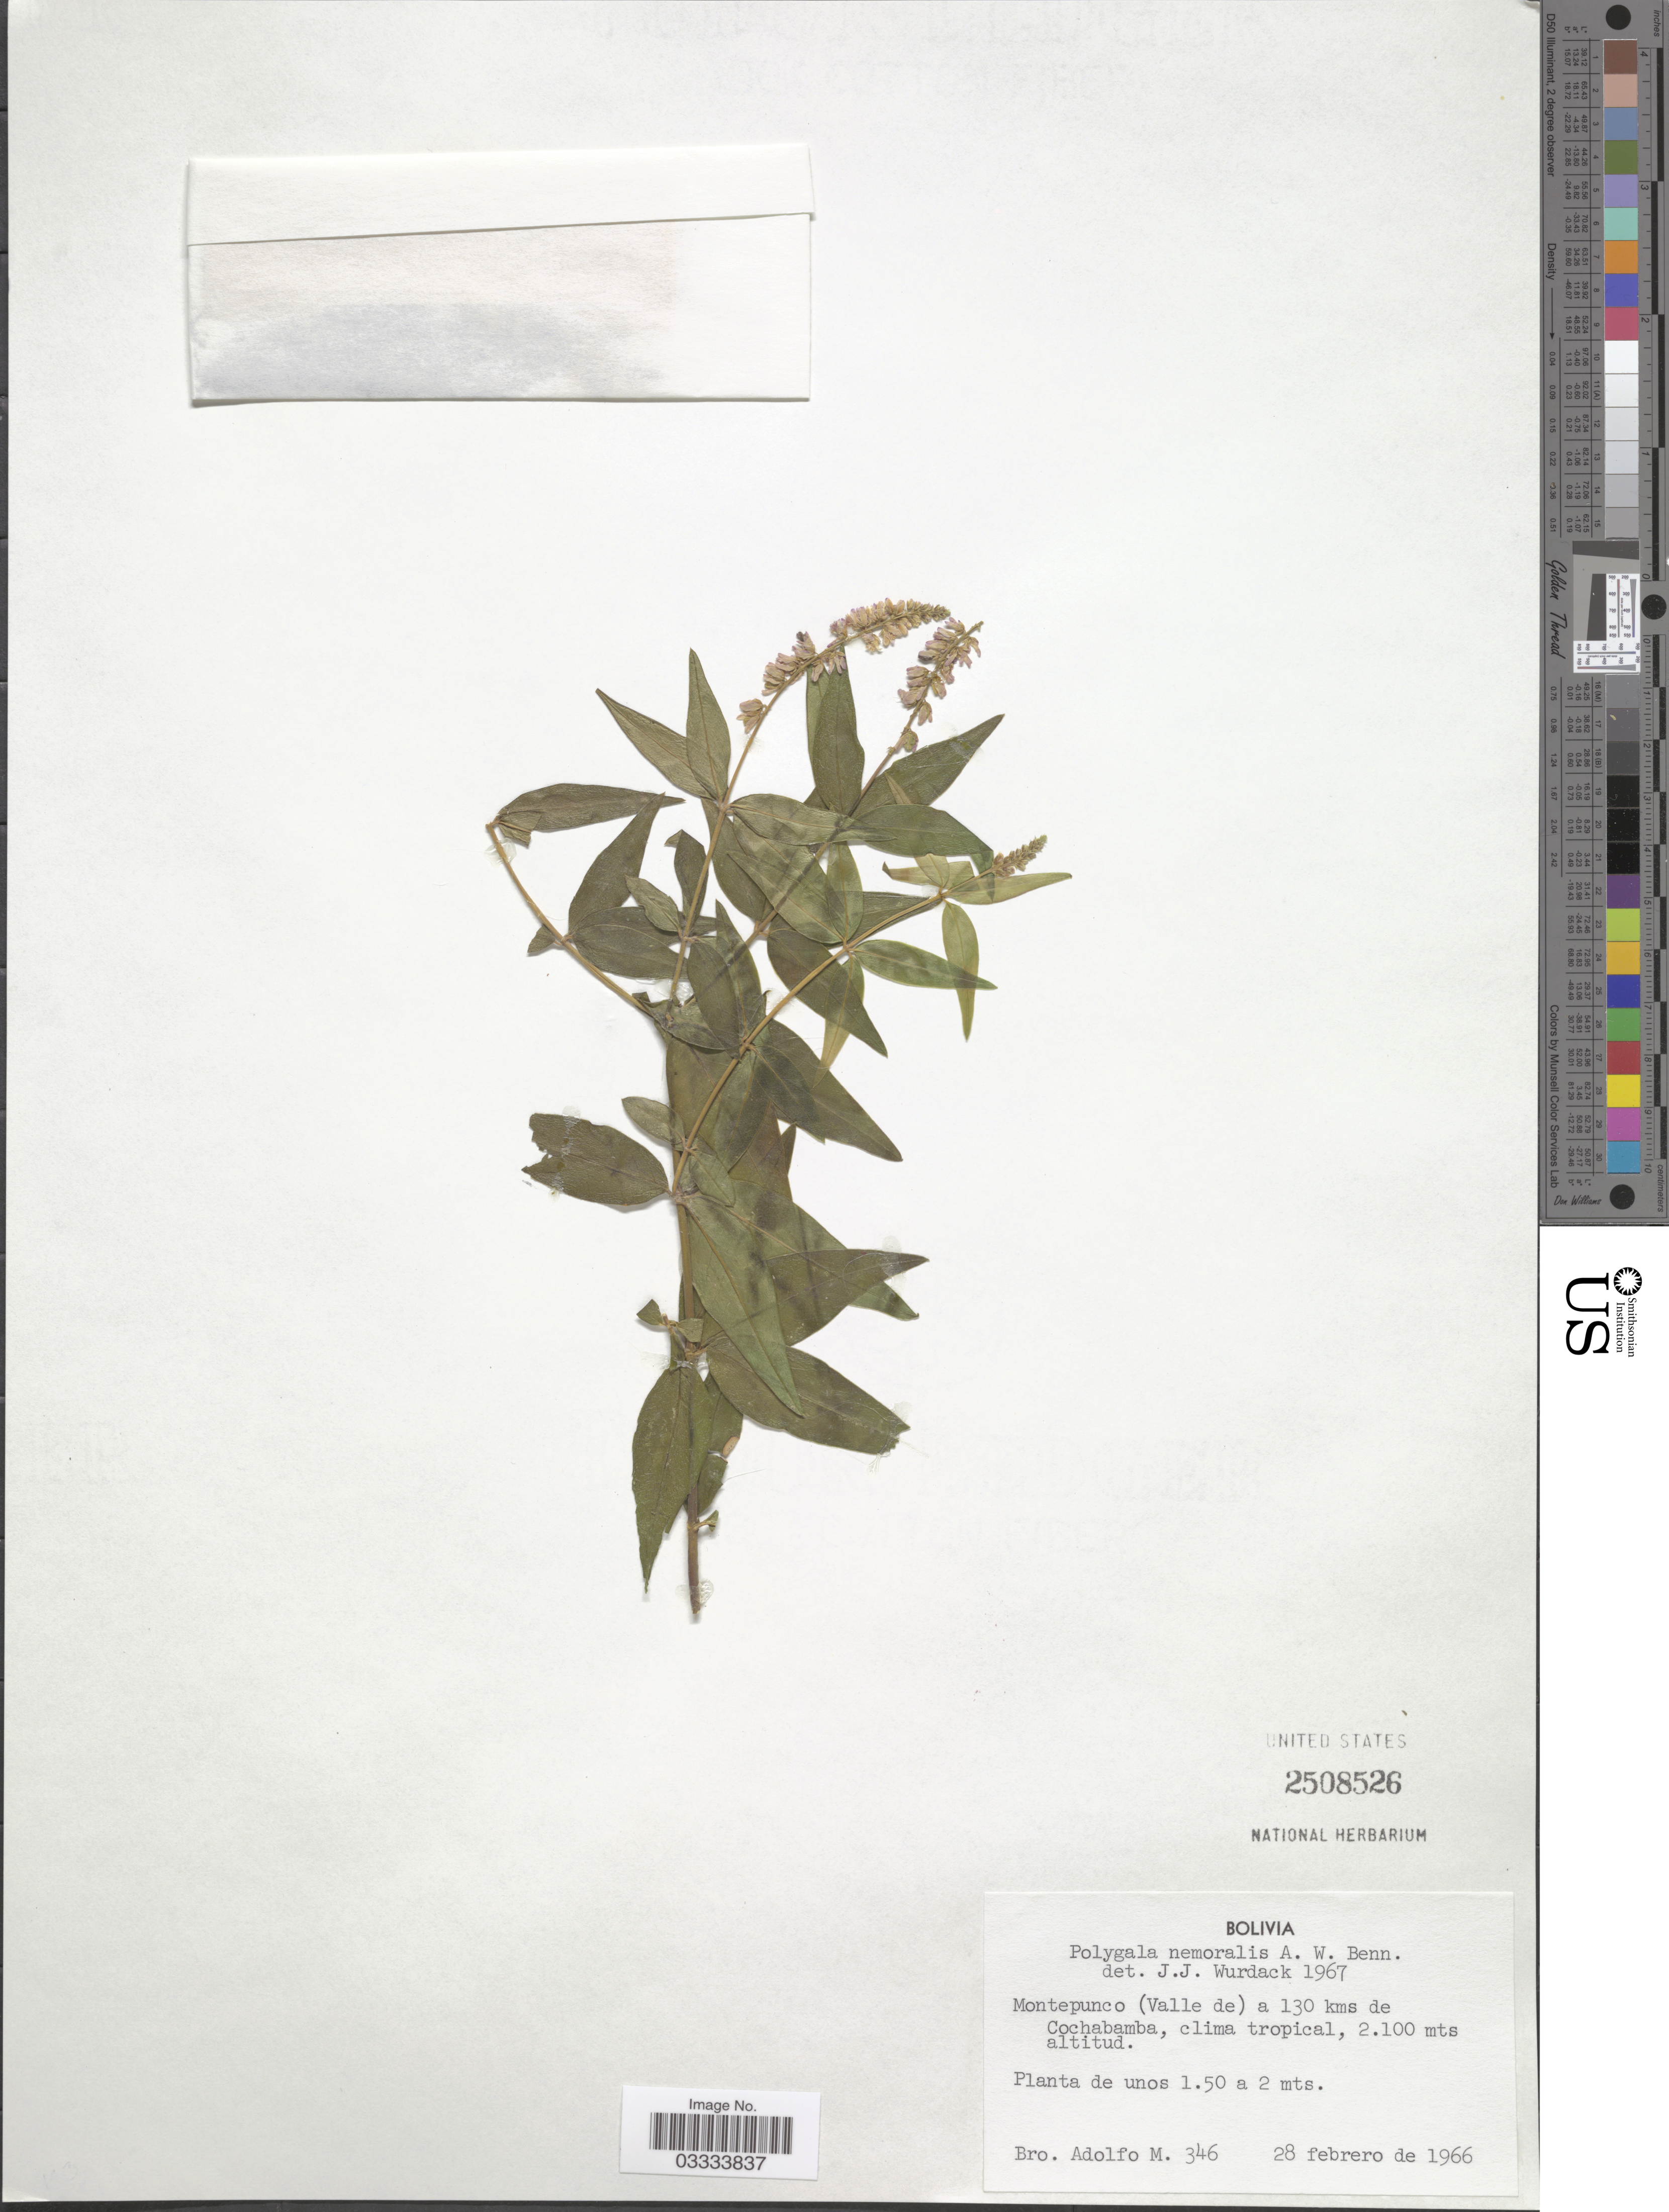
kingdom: Plantae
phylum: Tracheophyta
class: Magnoliopsida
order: Fabales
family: Polygalaceae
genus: Polygala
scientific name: Polygala nemoralis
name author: A.W. Benn.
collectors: Bro. Adolfo M.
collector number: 346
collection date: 1966-02-28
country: Bolivia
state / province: Cochabamba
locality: Montepunco (Valle de) a 130 kms de Cochabamba, clima tropical.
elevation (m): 2100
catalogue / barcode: US 2508526